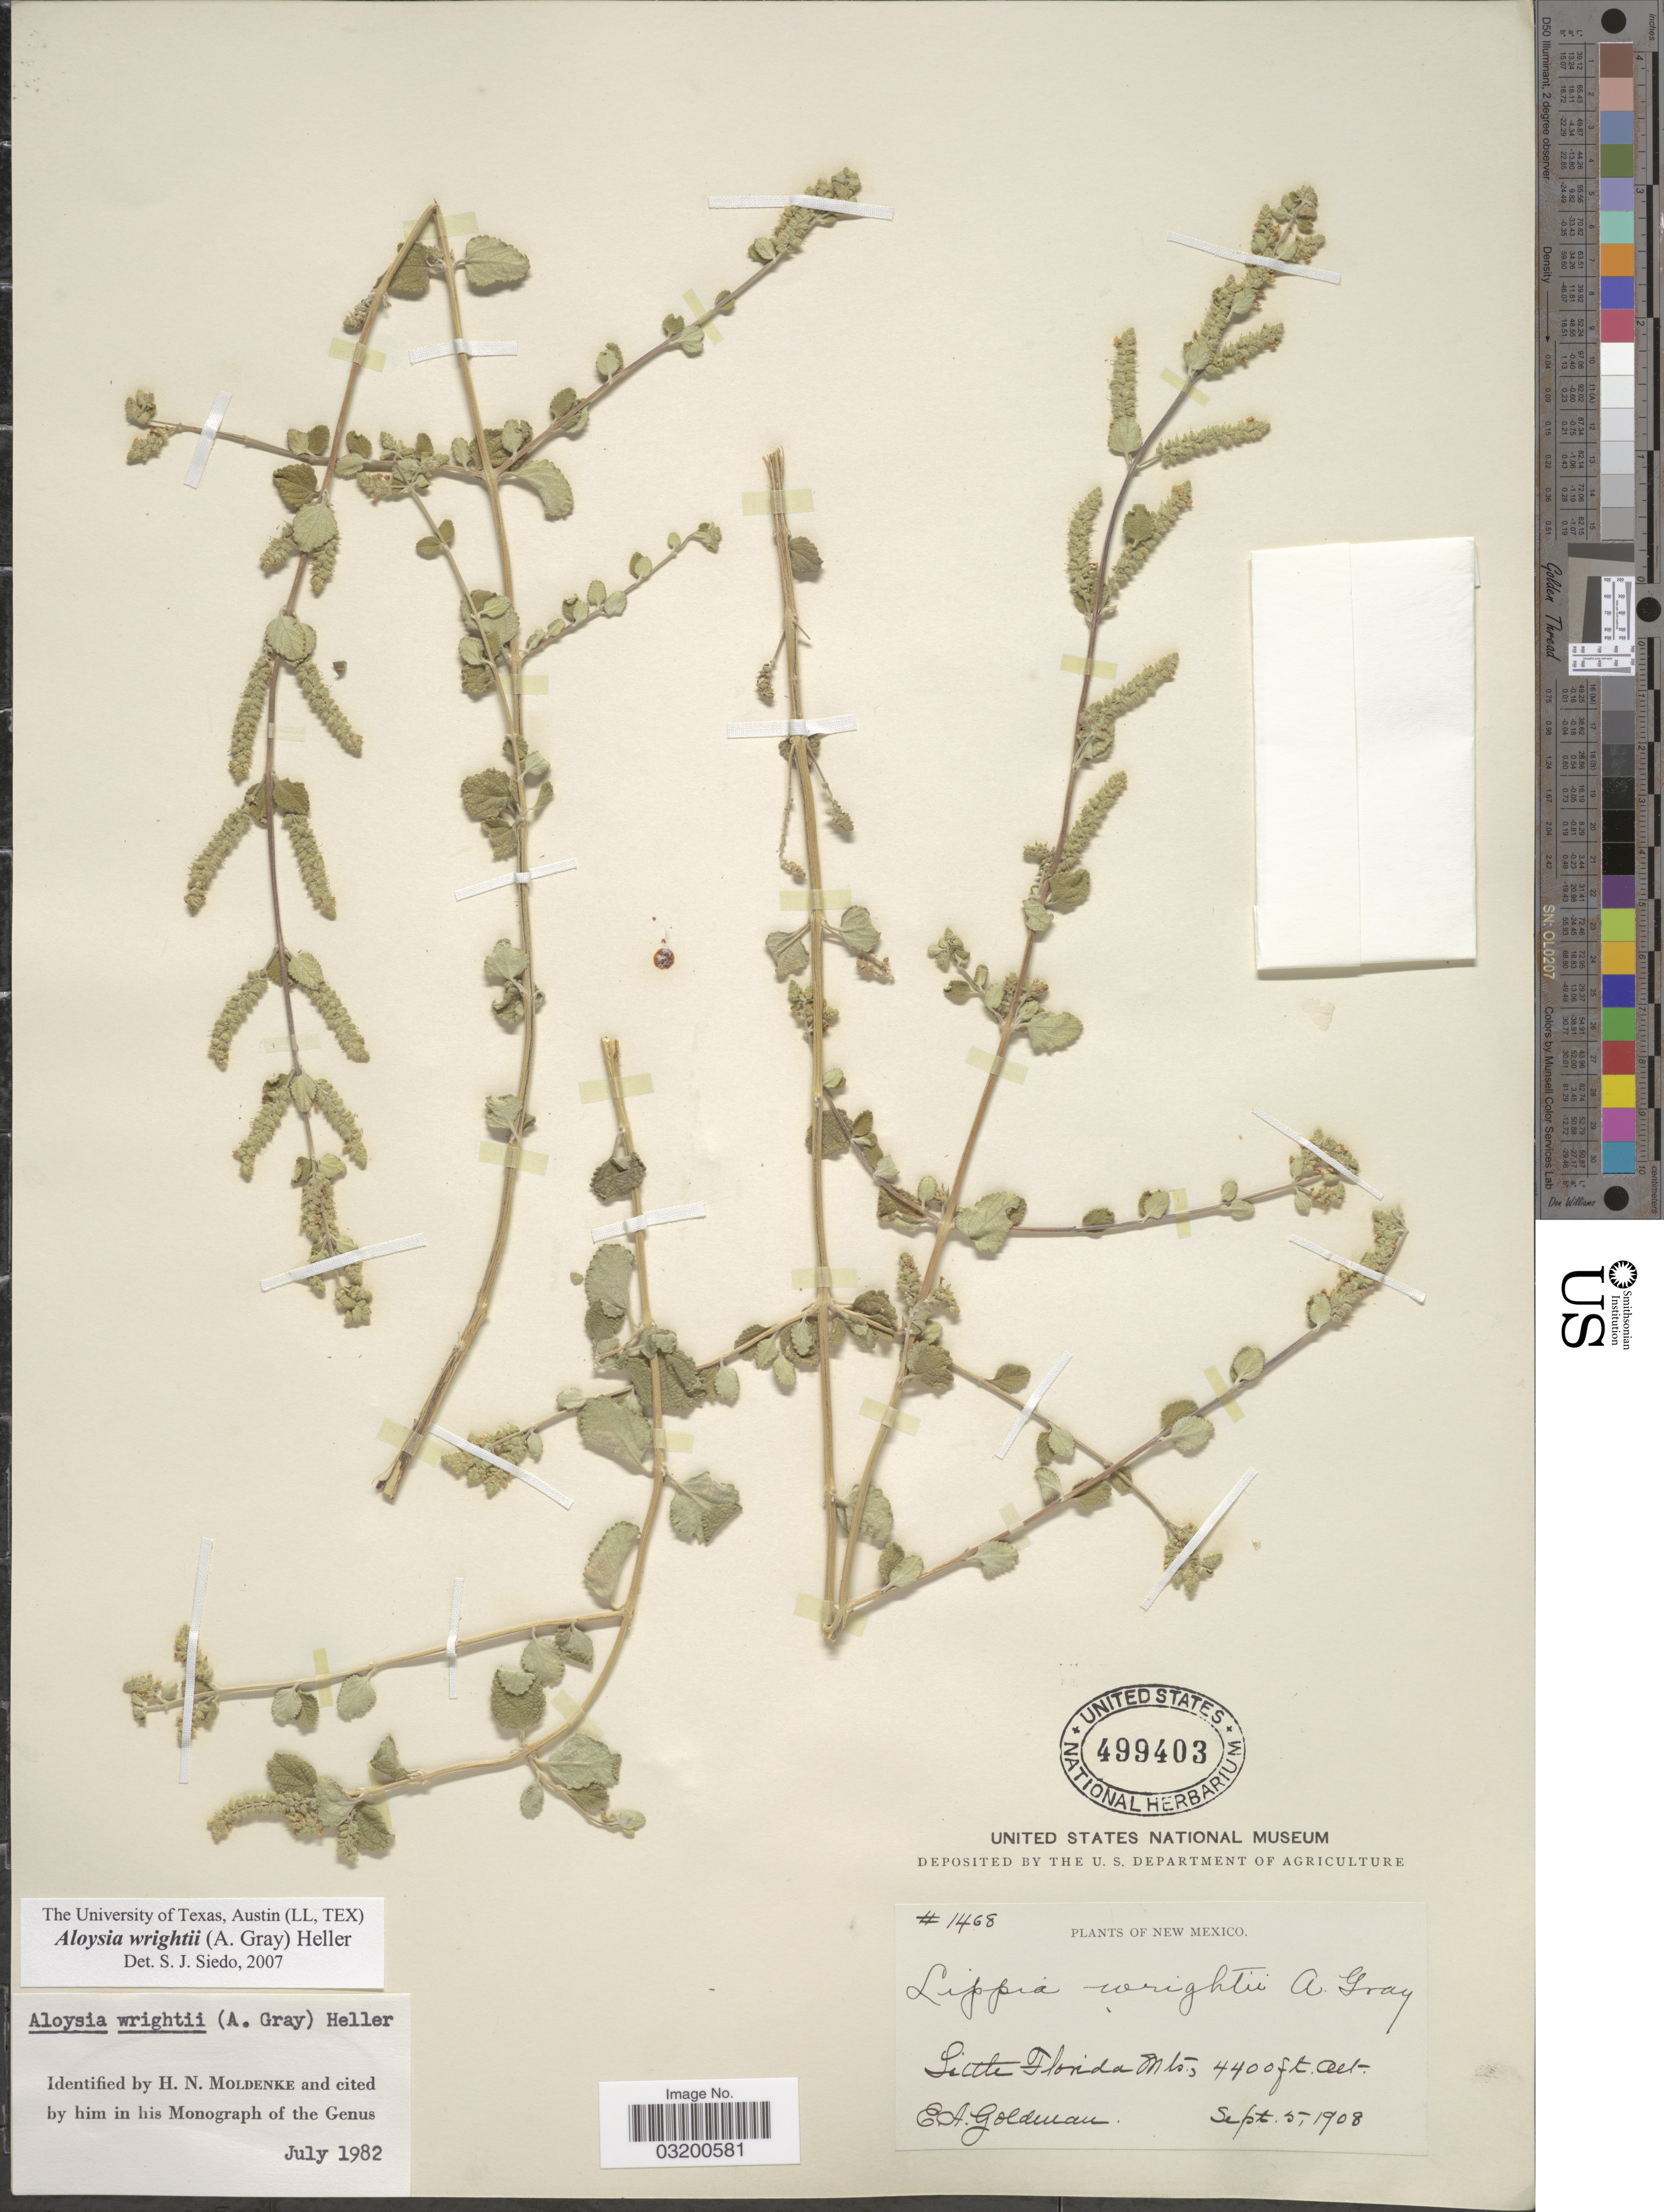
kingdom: Plantae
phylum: Tracheophyta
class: Magnoliopsida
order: Lamiales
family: Verbenaceae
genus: Aloysia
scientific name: Aloysia wrightii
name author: A. Heller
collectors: E. A. Goldman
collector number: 1468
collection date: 1908-09-05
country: United States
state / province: New Mexico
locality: Little Florida Mts.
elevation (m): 1341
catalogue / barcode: US 499403